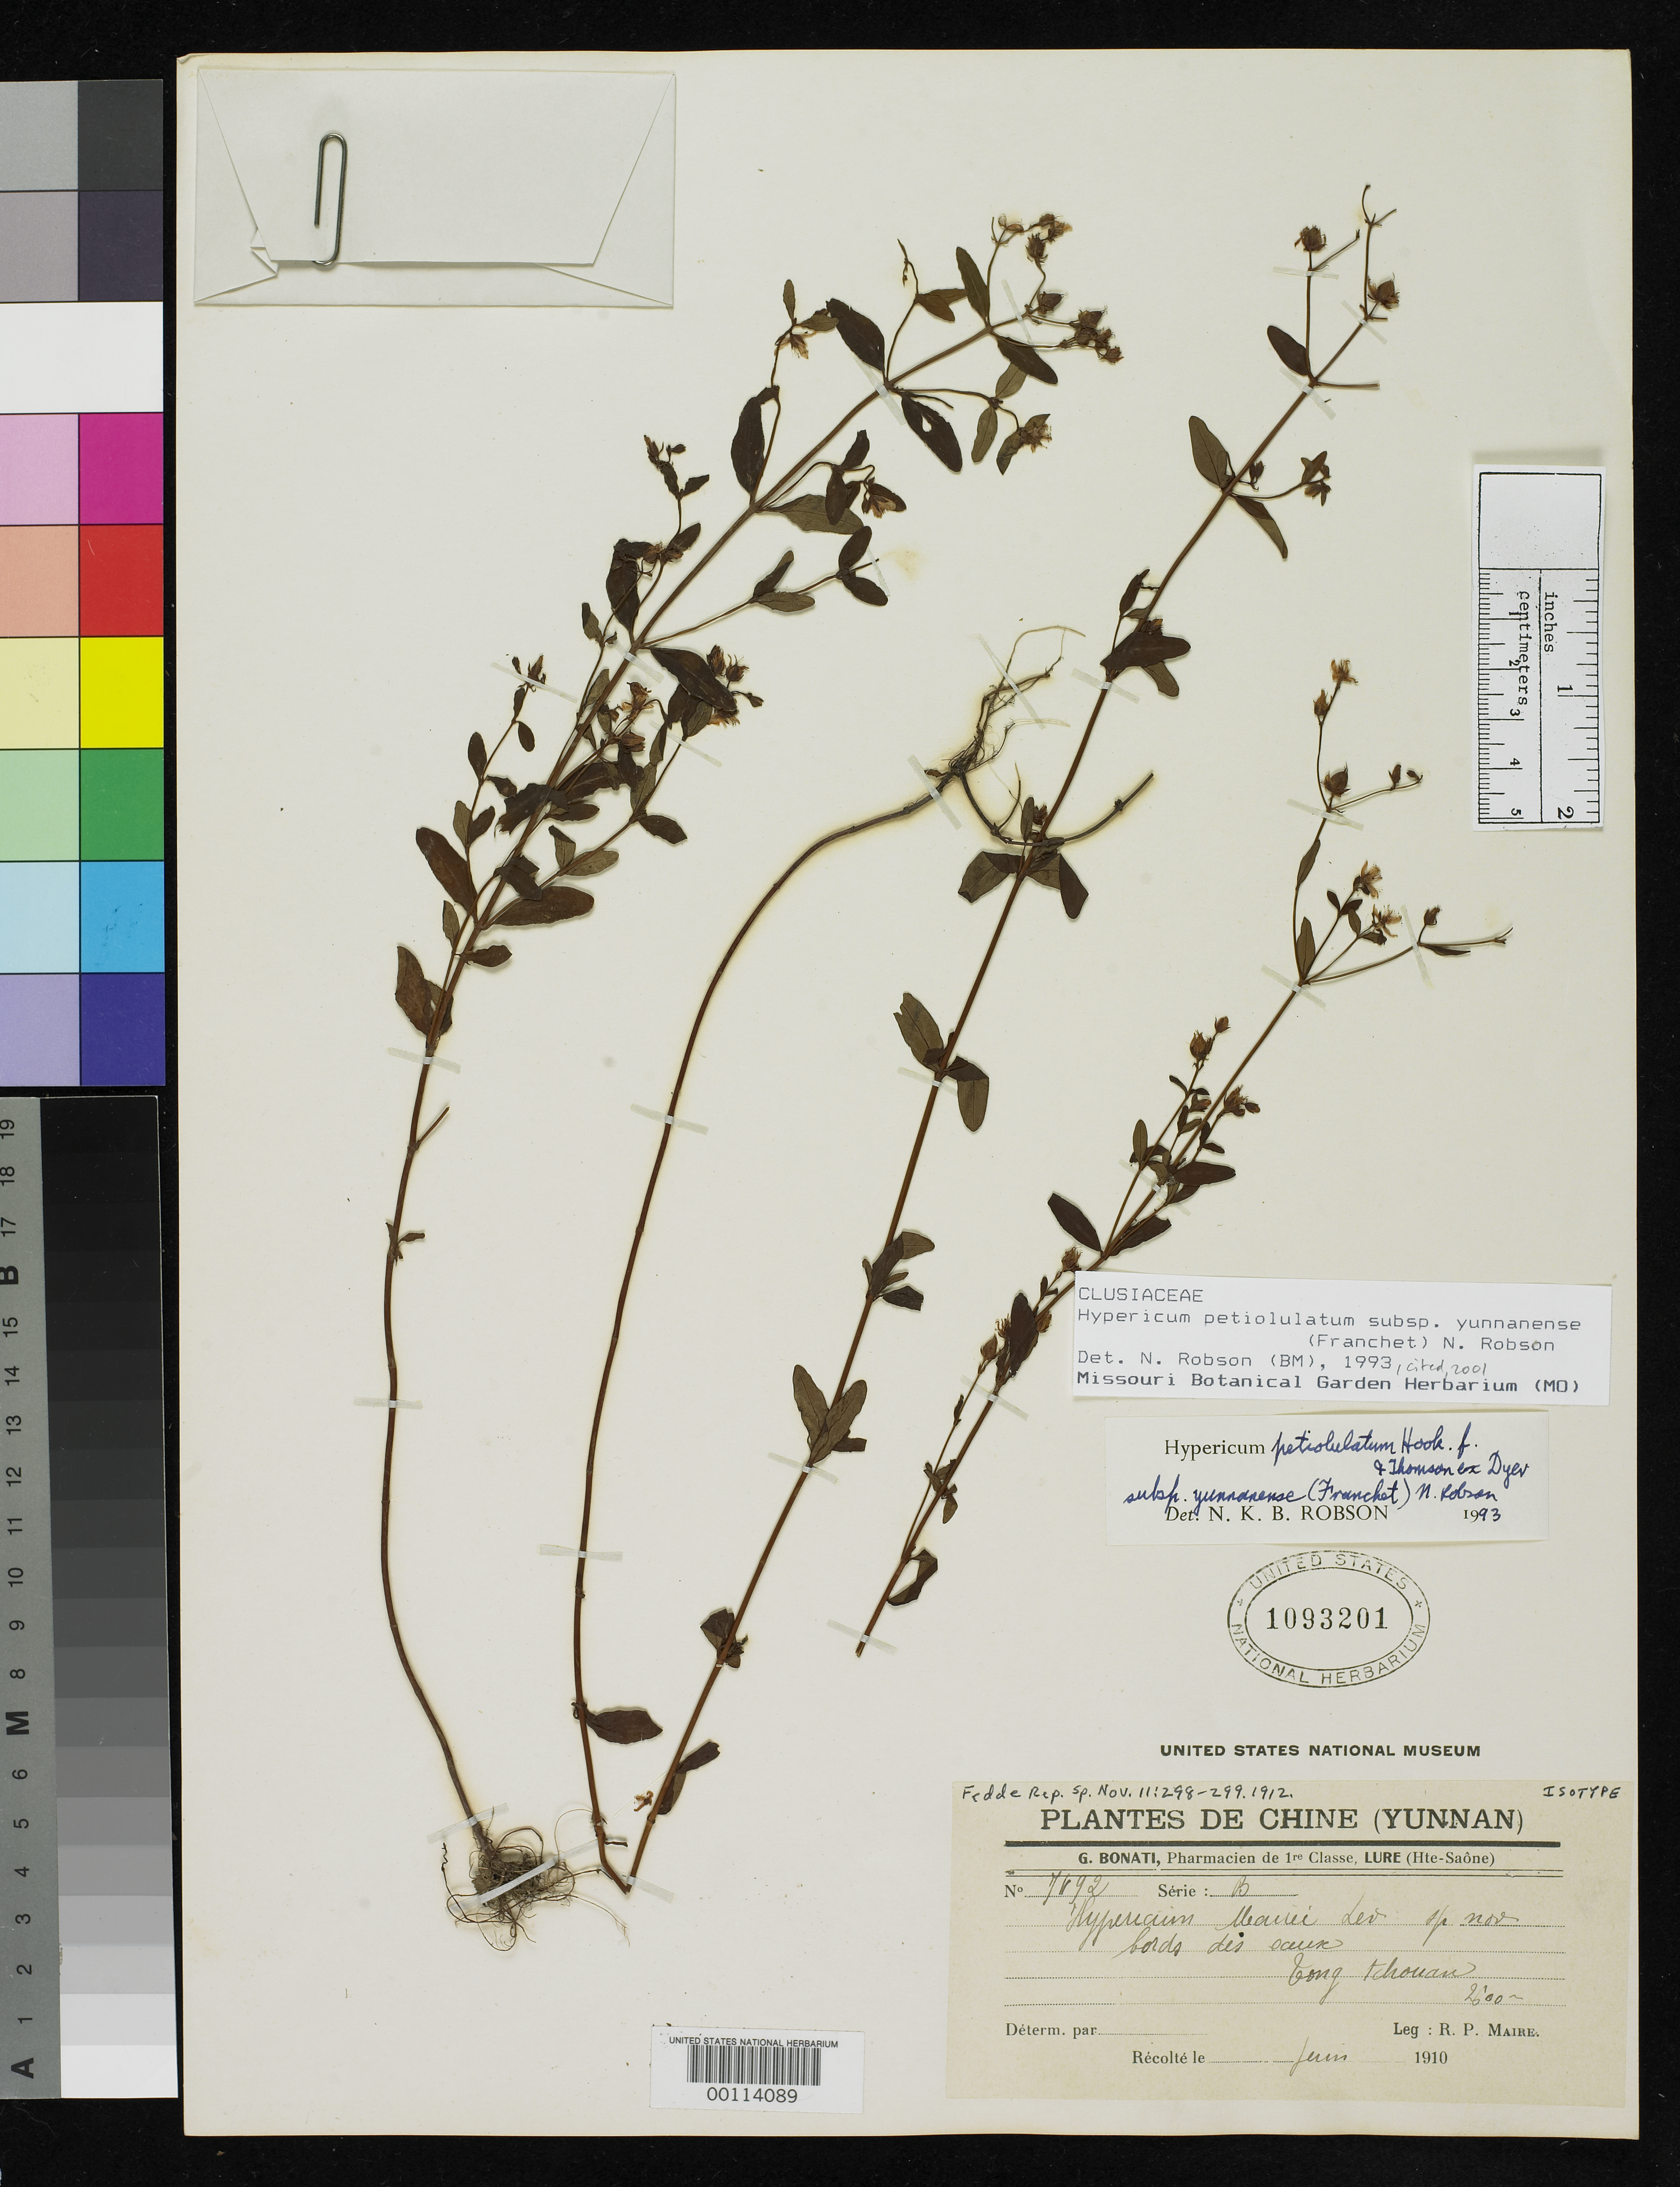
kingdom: Plantae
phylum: Tracheophyta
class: Magnoliopsida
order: Malpighiales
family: Hypericaceae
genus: Hypericum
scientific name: Hypericum mairei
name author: H. Lév.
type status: Isotype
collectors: R.-P. Maire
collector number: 7492 ser. B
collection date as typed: Jun 1910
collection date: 1910-06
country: China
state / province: Yunnan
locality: Tong-Chovan.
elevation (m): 2600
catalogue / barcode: US 1093201